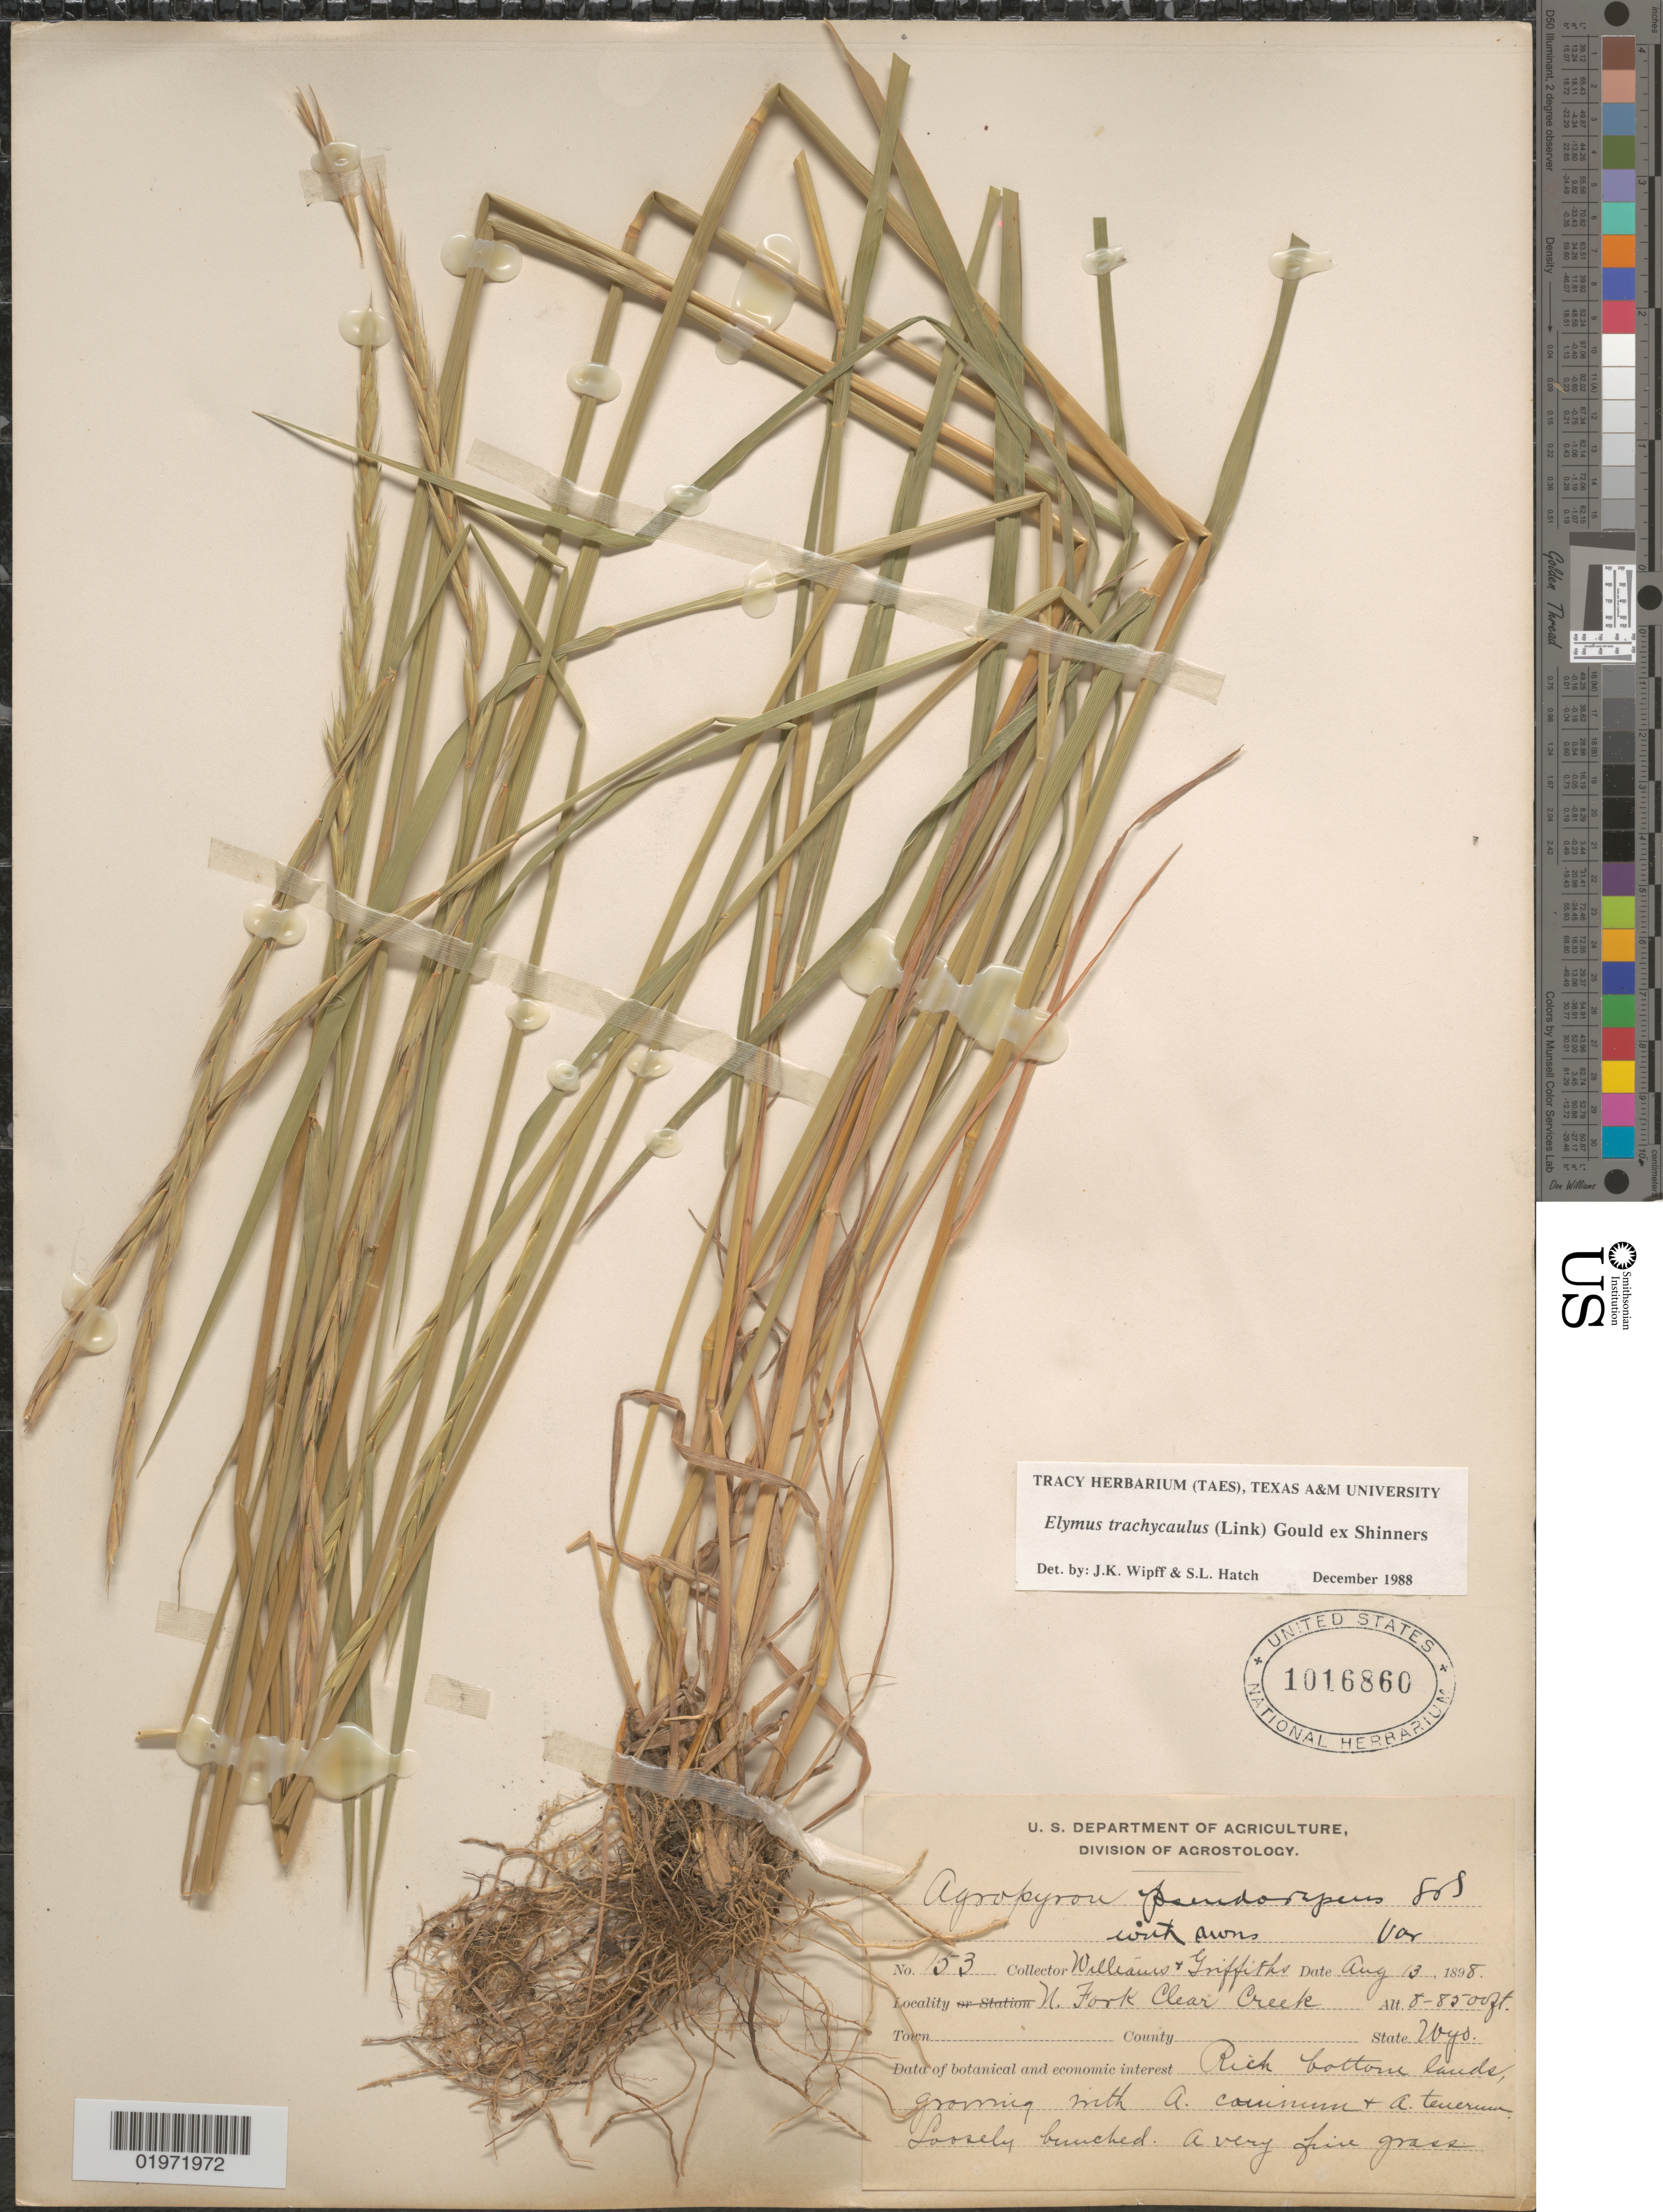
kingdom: Plantae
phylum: Tracheophyta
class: Liliopsida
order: Poales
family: Poaceae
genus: Elymus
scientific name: Elymus trachycaulus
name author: (Link) Gould ex Shinners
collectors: -- Williams & -- Griffiths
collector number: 153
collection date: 1898-08-13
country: United States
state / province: Wyoming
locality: N. Fork Clear Creek.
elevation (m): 2438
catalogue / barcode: US 1016860